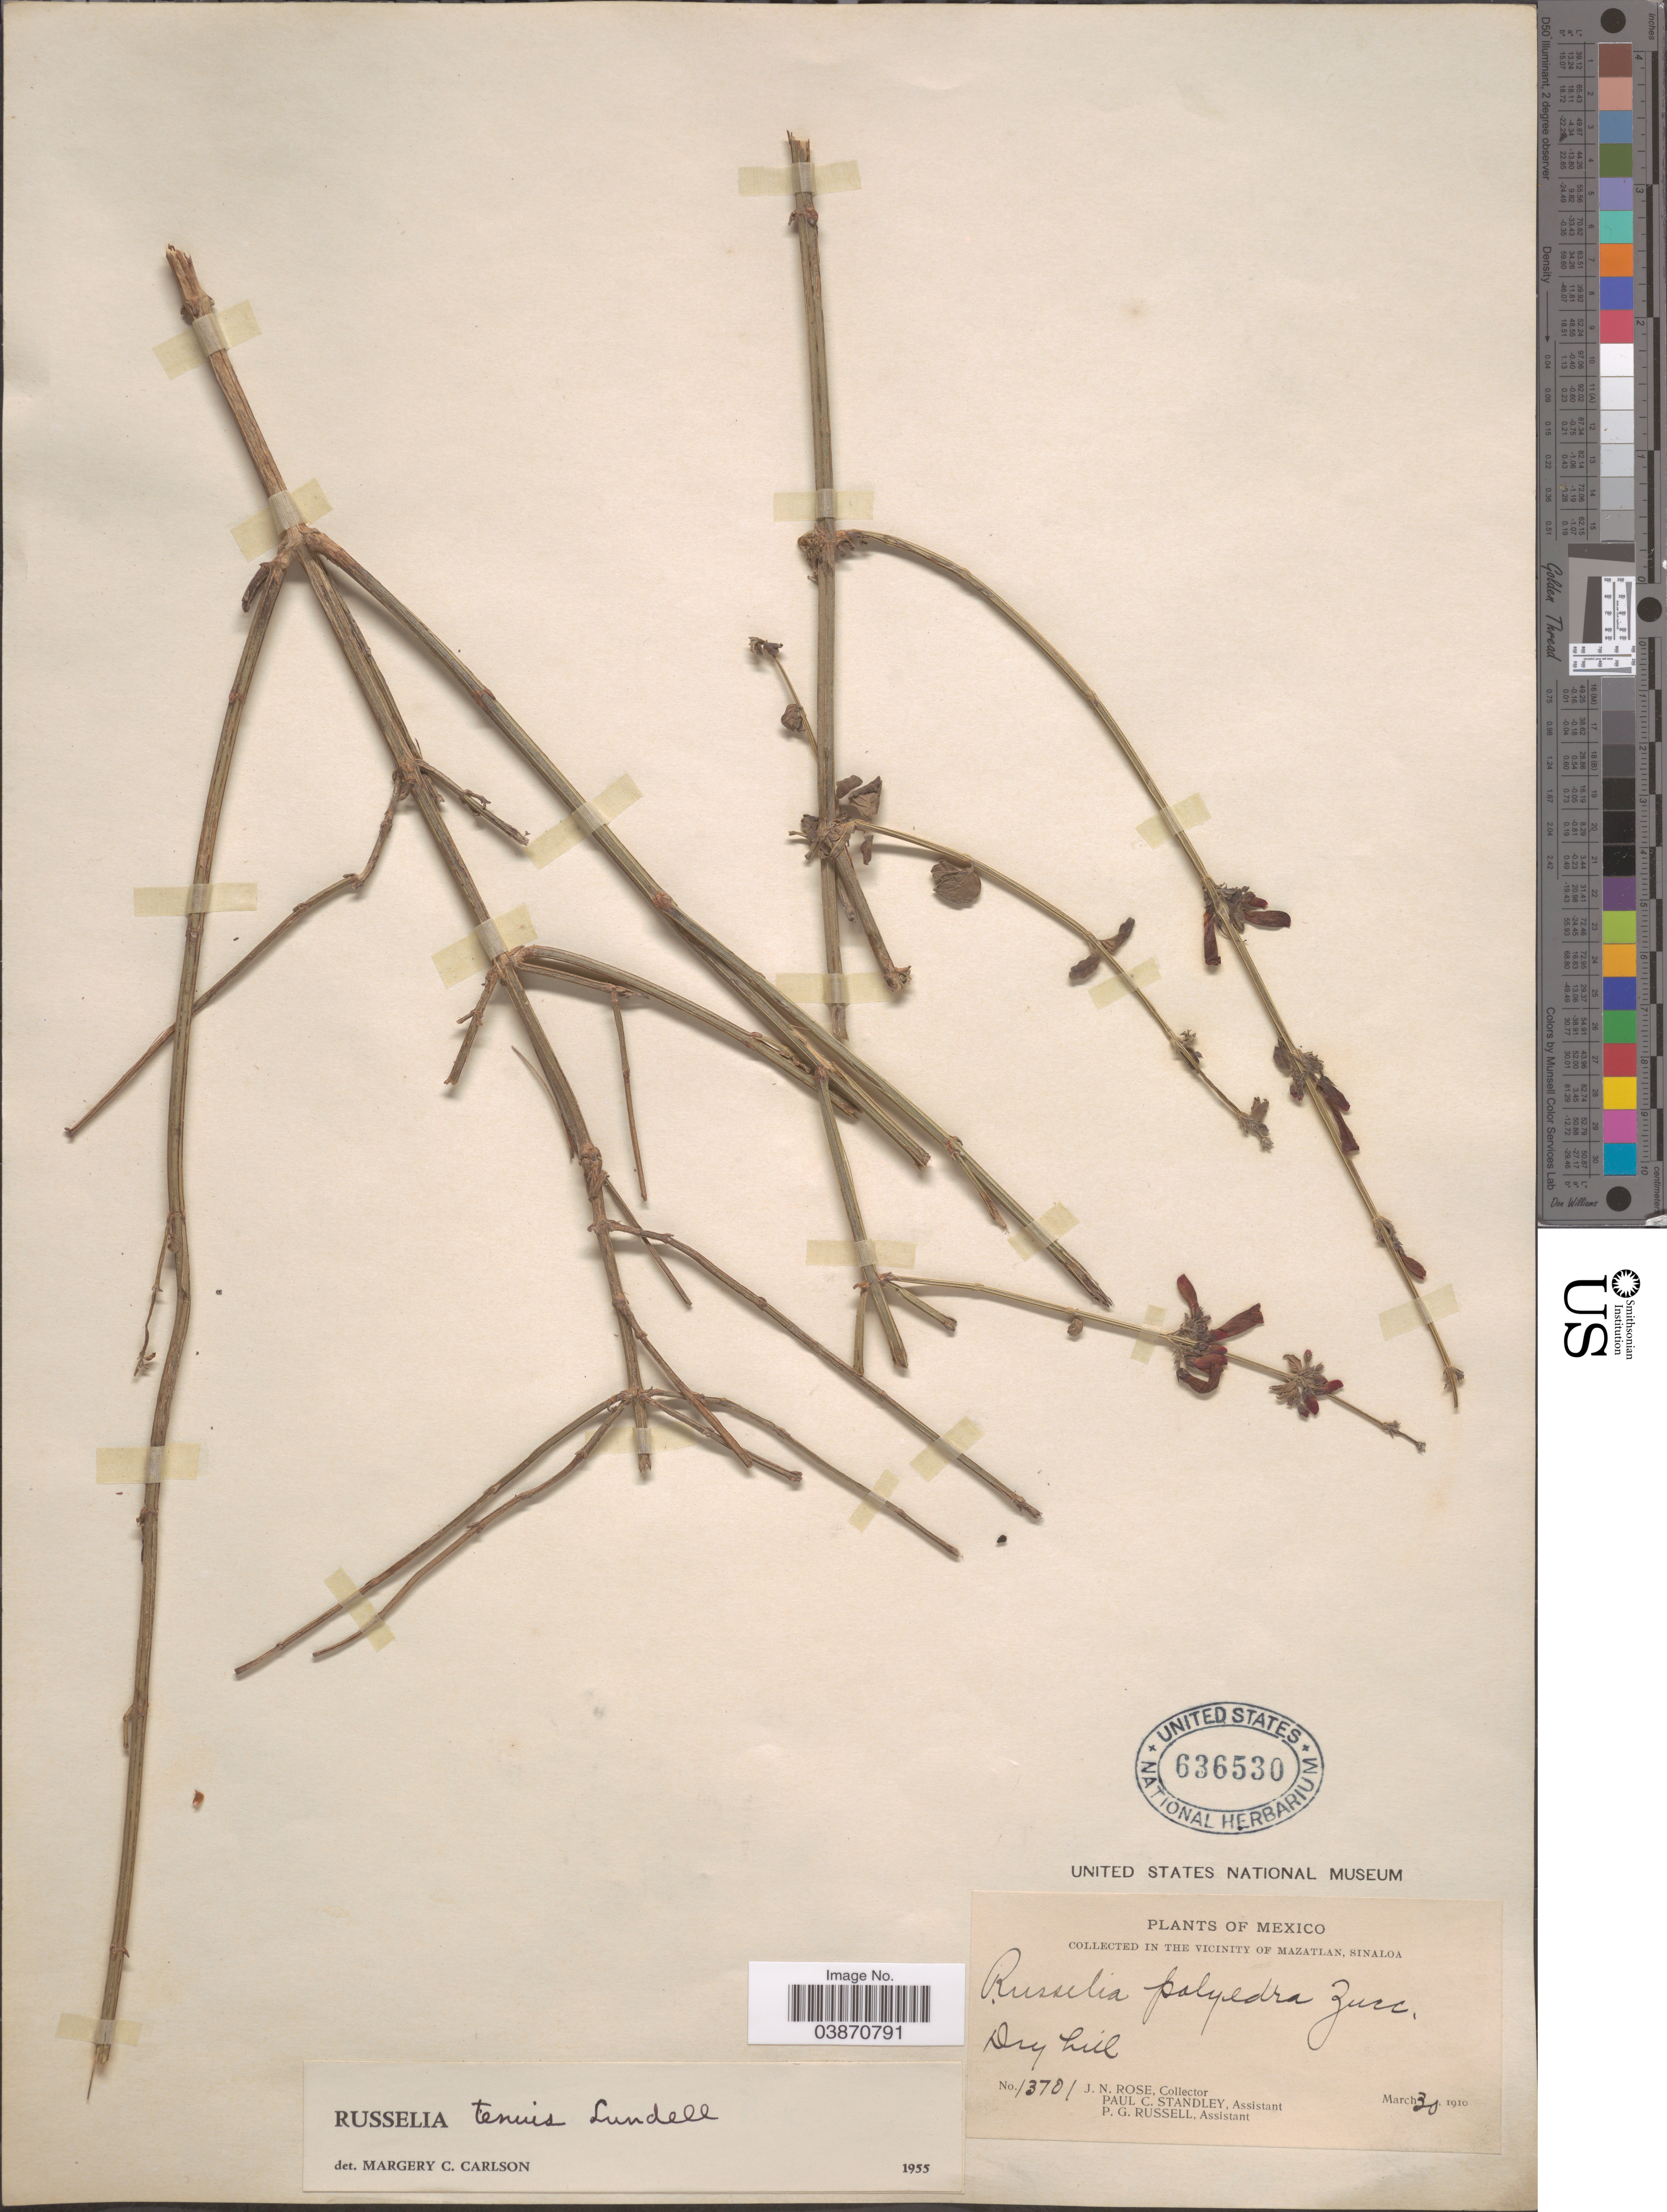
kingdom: Plantae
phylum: Tracheophyta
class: Magnoliopsida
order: Lamiales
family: Plantaginaceae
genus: Russelia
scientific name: Russelia tenuis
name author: Lundell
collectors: J. N. Rose, P. C. Standley & P. G. Russell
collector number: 13701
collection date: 1910-03-30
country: Mexico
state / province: Sinaloa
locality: In the vicinity of Mazatlan.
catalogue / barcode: US 636530